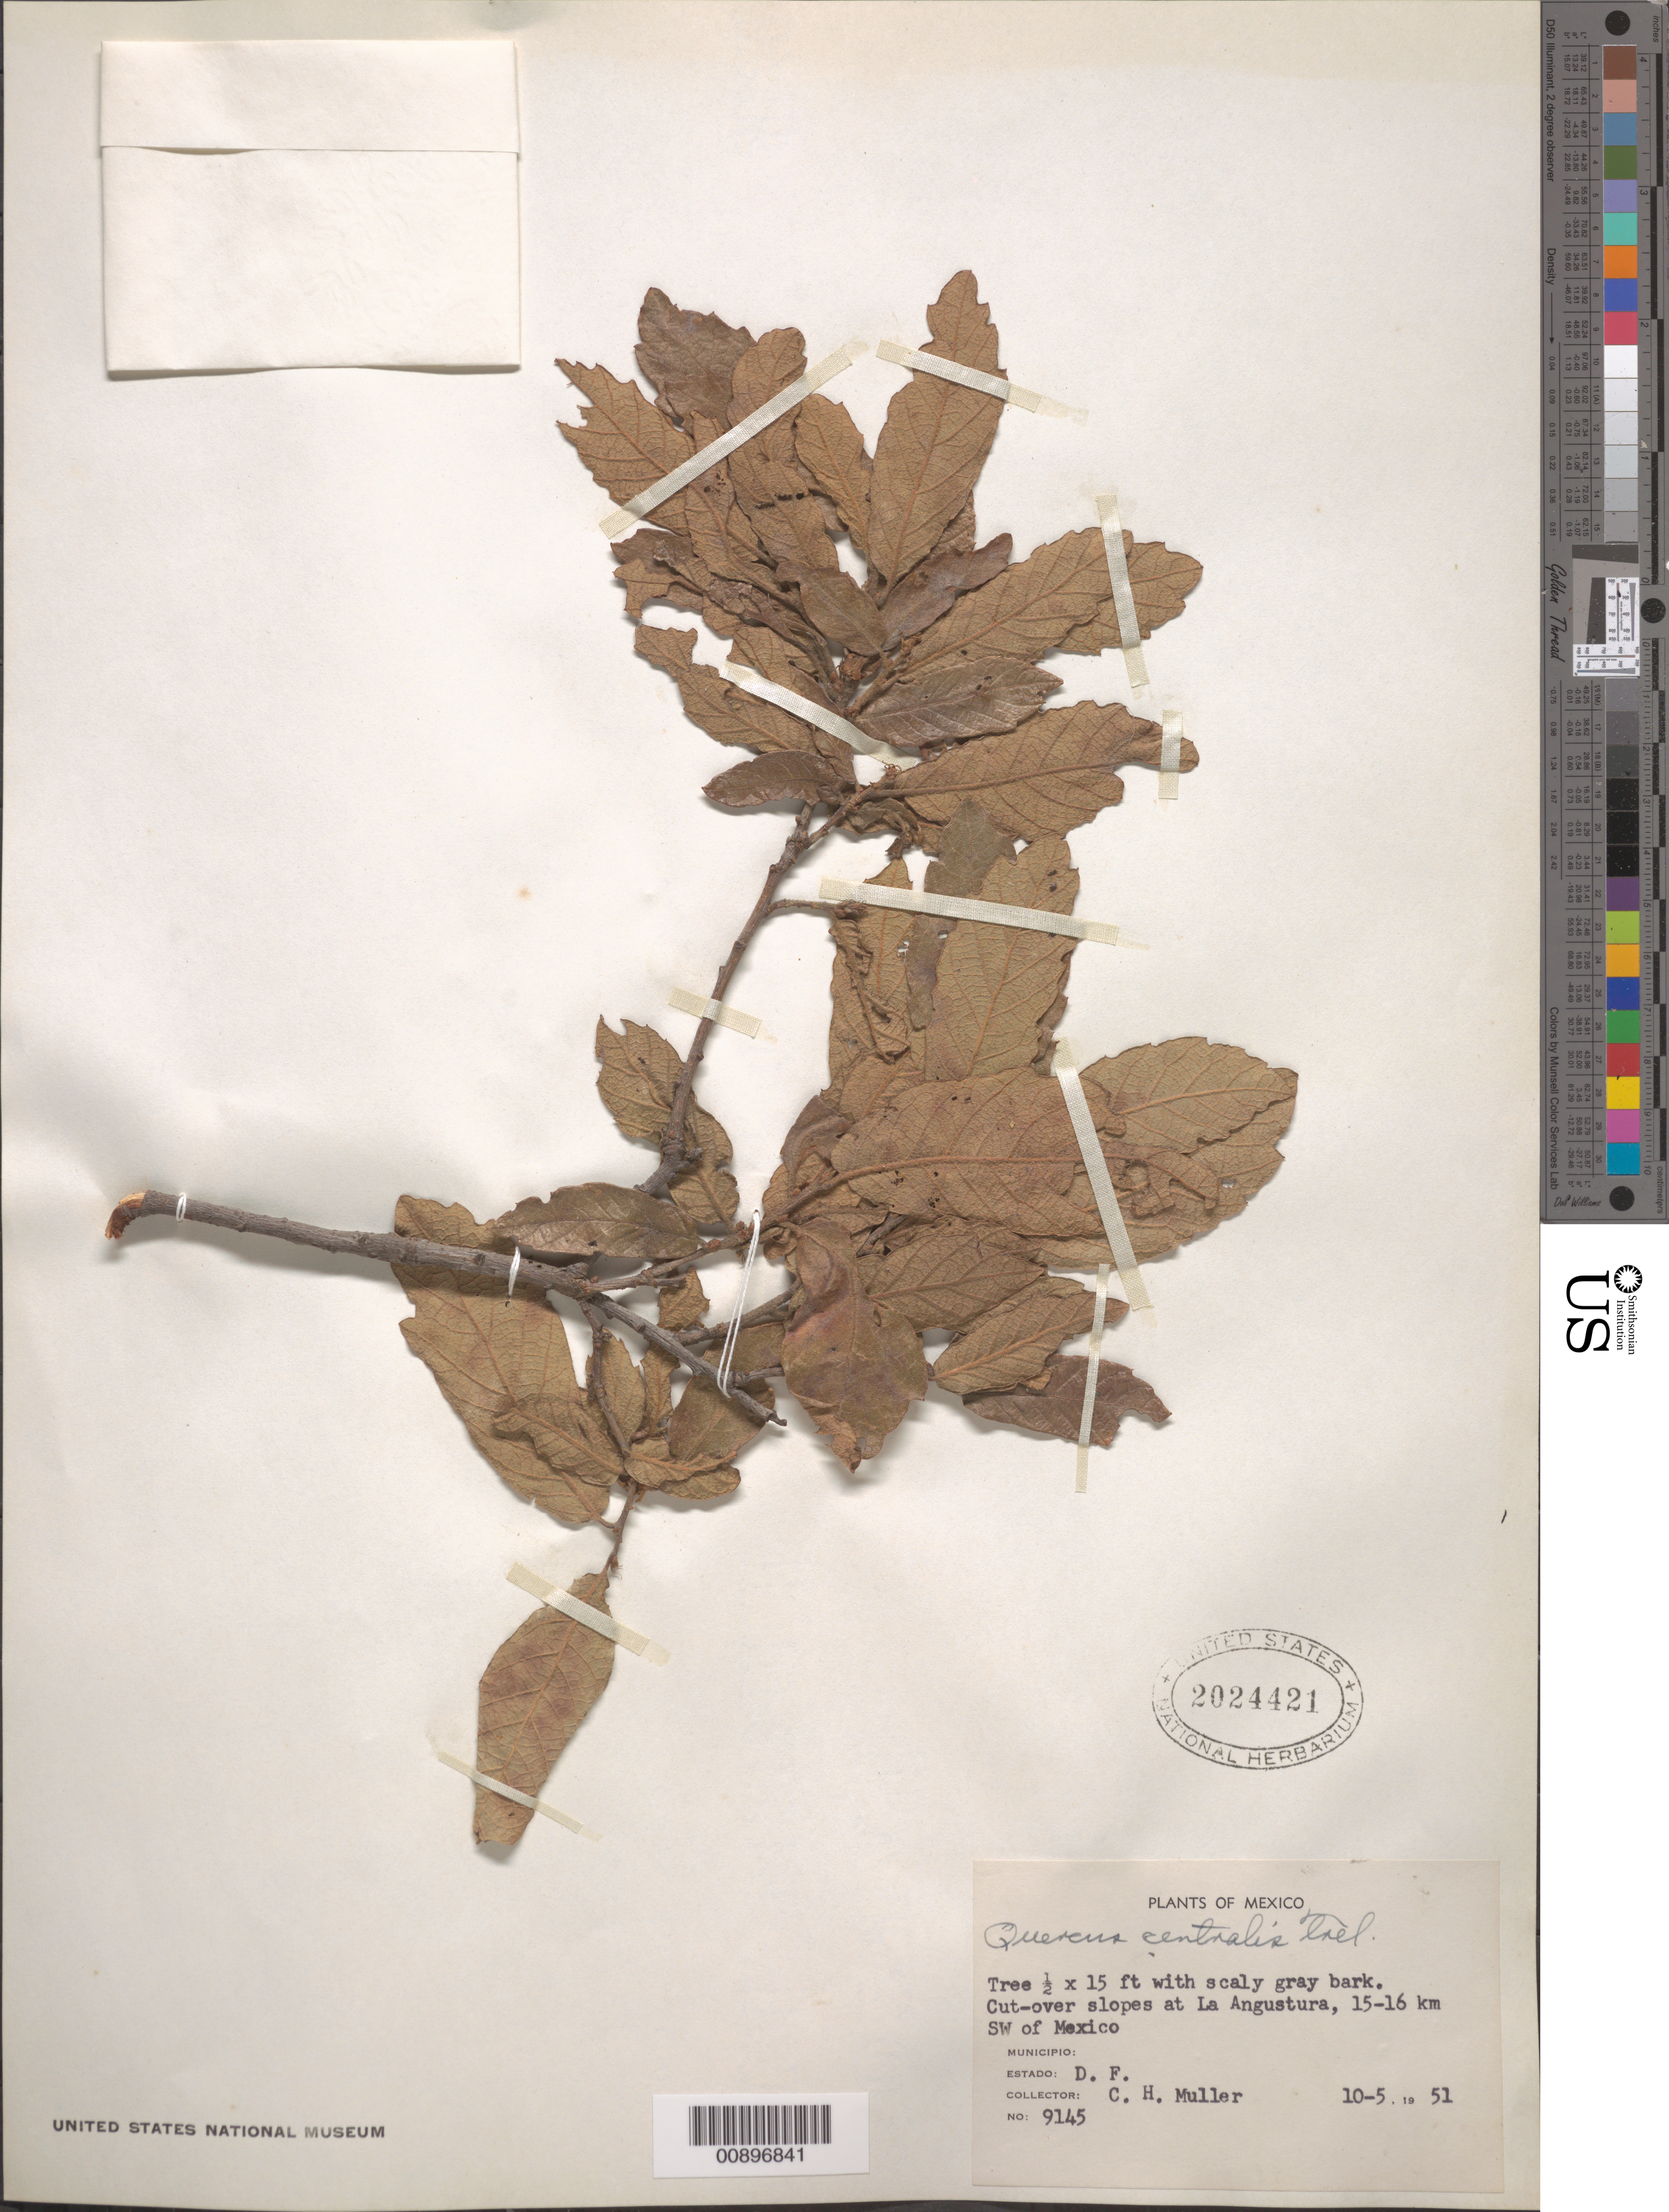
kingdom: Plantae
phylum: Tracheophyta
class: Magnoliopsida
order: Fagales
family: Fagaceae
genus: Quercus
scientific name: Quercus centralis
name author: Trel.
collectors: C. H. Muller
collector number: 9145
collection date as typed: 05 Oct 1951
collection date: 1951-10-05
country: Mexico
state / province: Distrito Federal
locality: Slopes at La Angustura, 15-16 km SW of Mexico. Distrito Federal.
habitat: Cut-over slopes.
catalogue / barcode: US 2024421